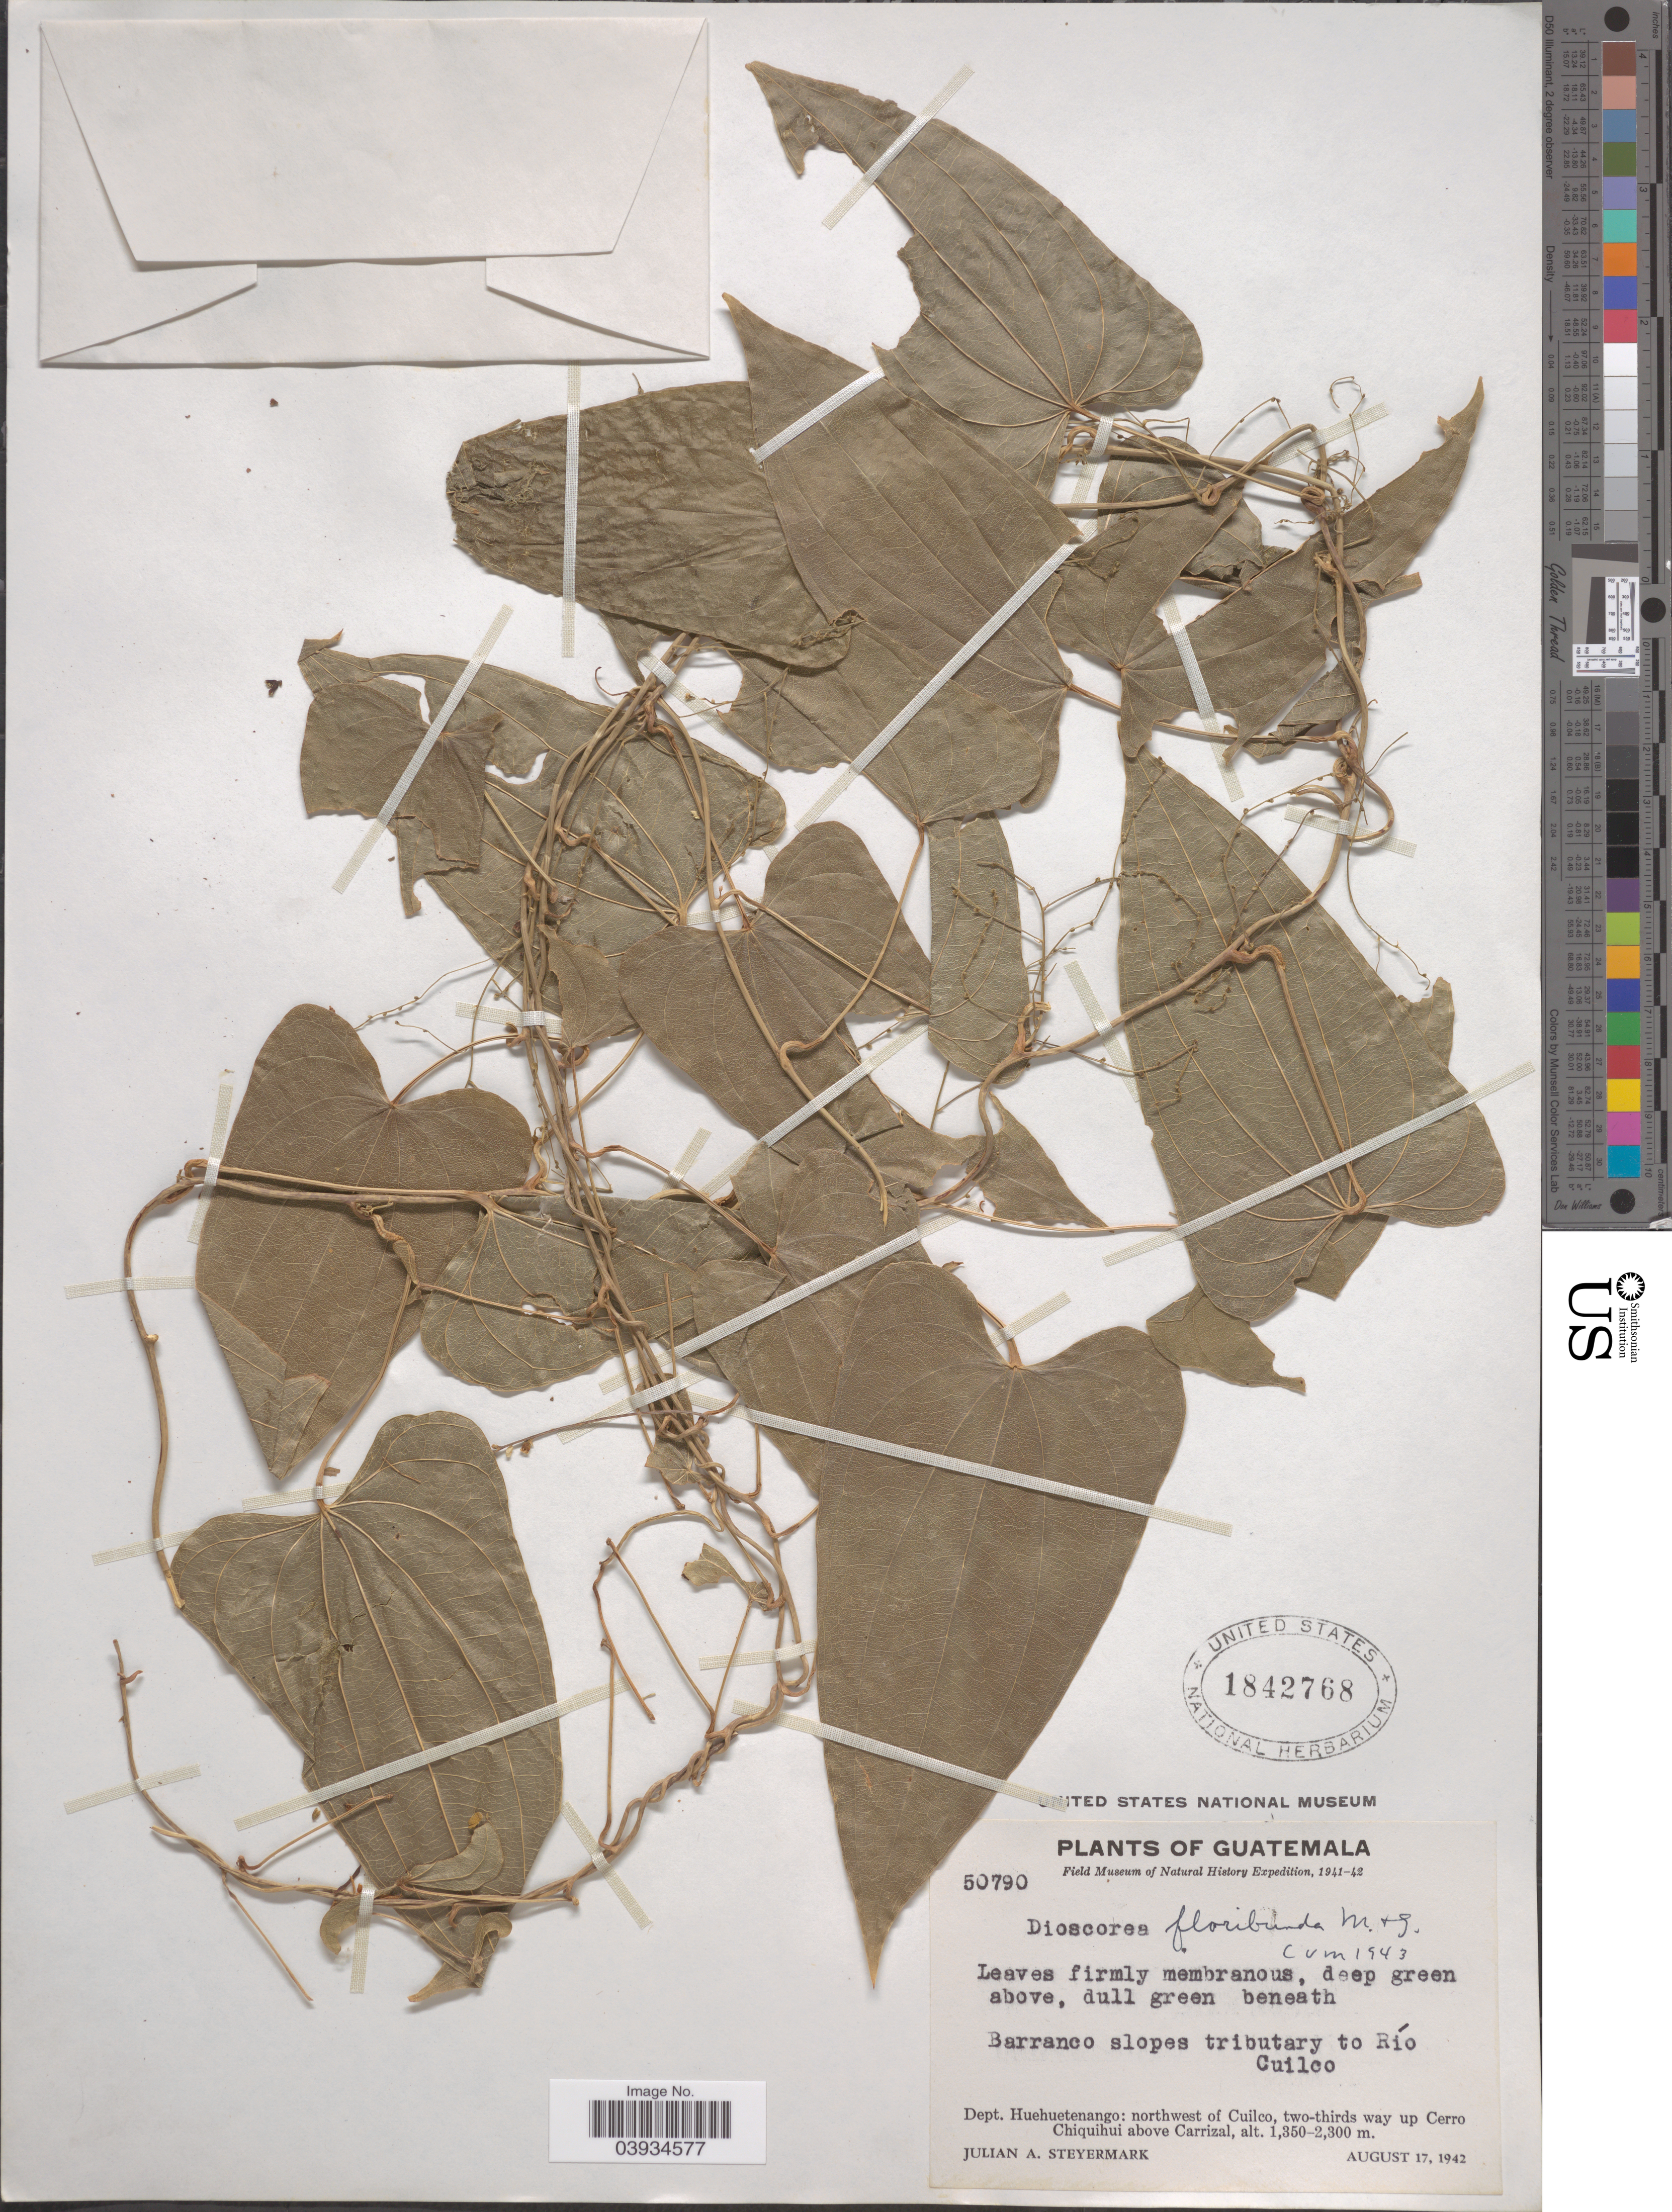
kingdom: Plantae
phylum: Tracheophyta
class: Liliopsida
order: Dioscoreales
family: Dioscoreaceae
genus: Dioscorea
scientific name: Dioscorea floribunda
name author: M. Martens & Galeotti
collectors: J. Steyermark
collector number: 50790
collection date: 1942-08-17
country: Guatemala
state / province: Huehuetenango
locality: Barranco slopes tributary to Río Cuilco. Dept. Huehuetenango: northwest of Cuilco, two-thirds way up Cerro Chiquihui above Carrizal.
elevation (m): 1350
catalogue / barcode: US 1842768